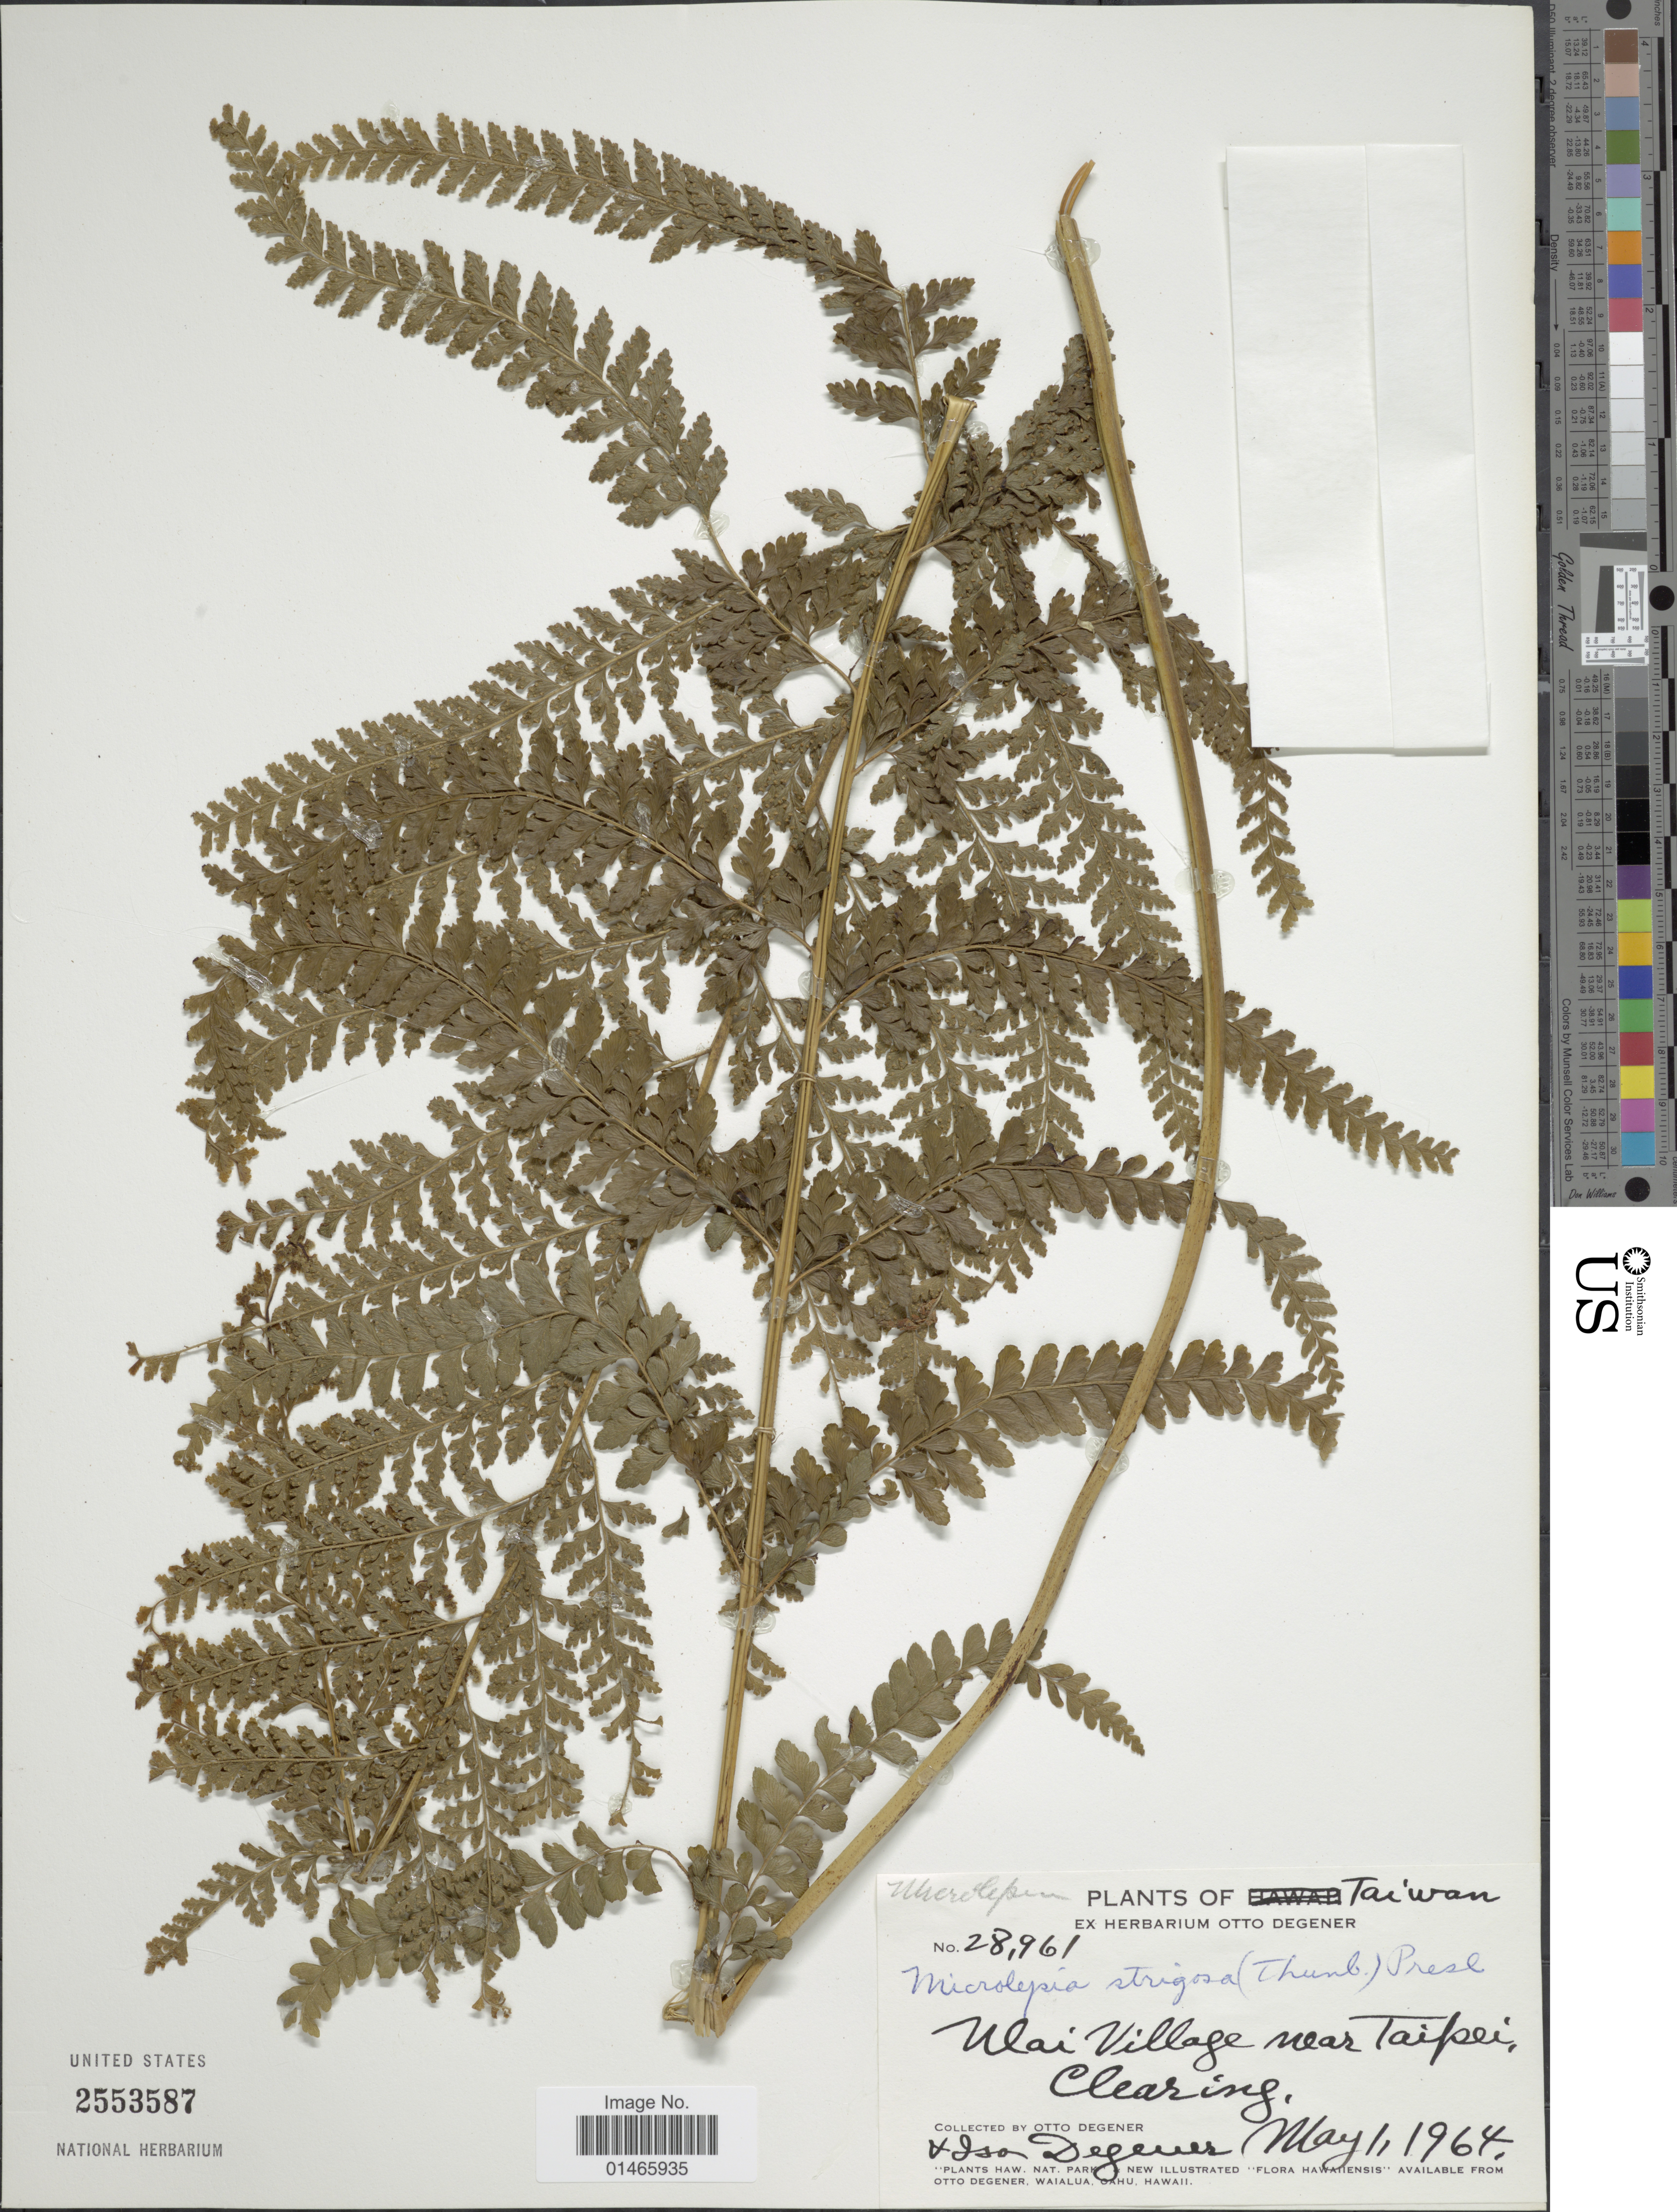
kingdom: Plantae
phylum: Tracheophyta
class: Polypodiopsida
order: Polypodiales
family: Dennstaedtiaceae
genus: Microlepia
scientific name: Microlepia strigosa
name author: (Thunb.) J. Presl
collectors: O. Degener & I. Degener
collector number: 28961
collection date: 1964-05-11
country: Taiwan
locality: Klai Village near Taipei, Clearing [interpreted]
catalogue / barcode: US 2553587